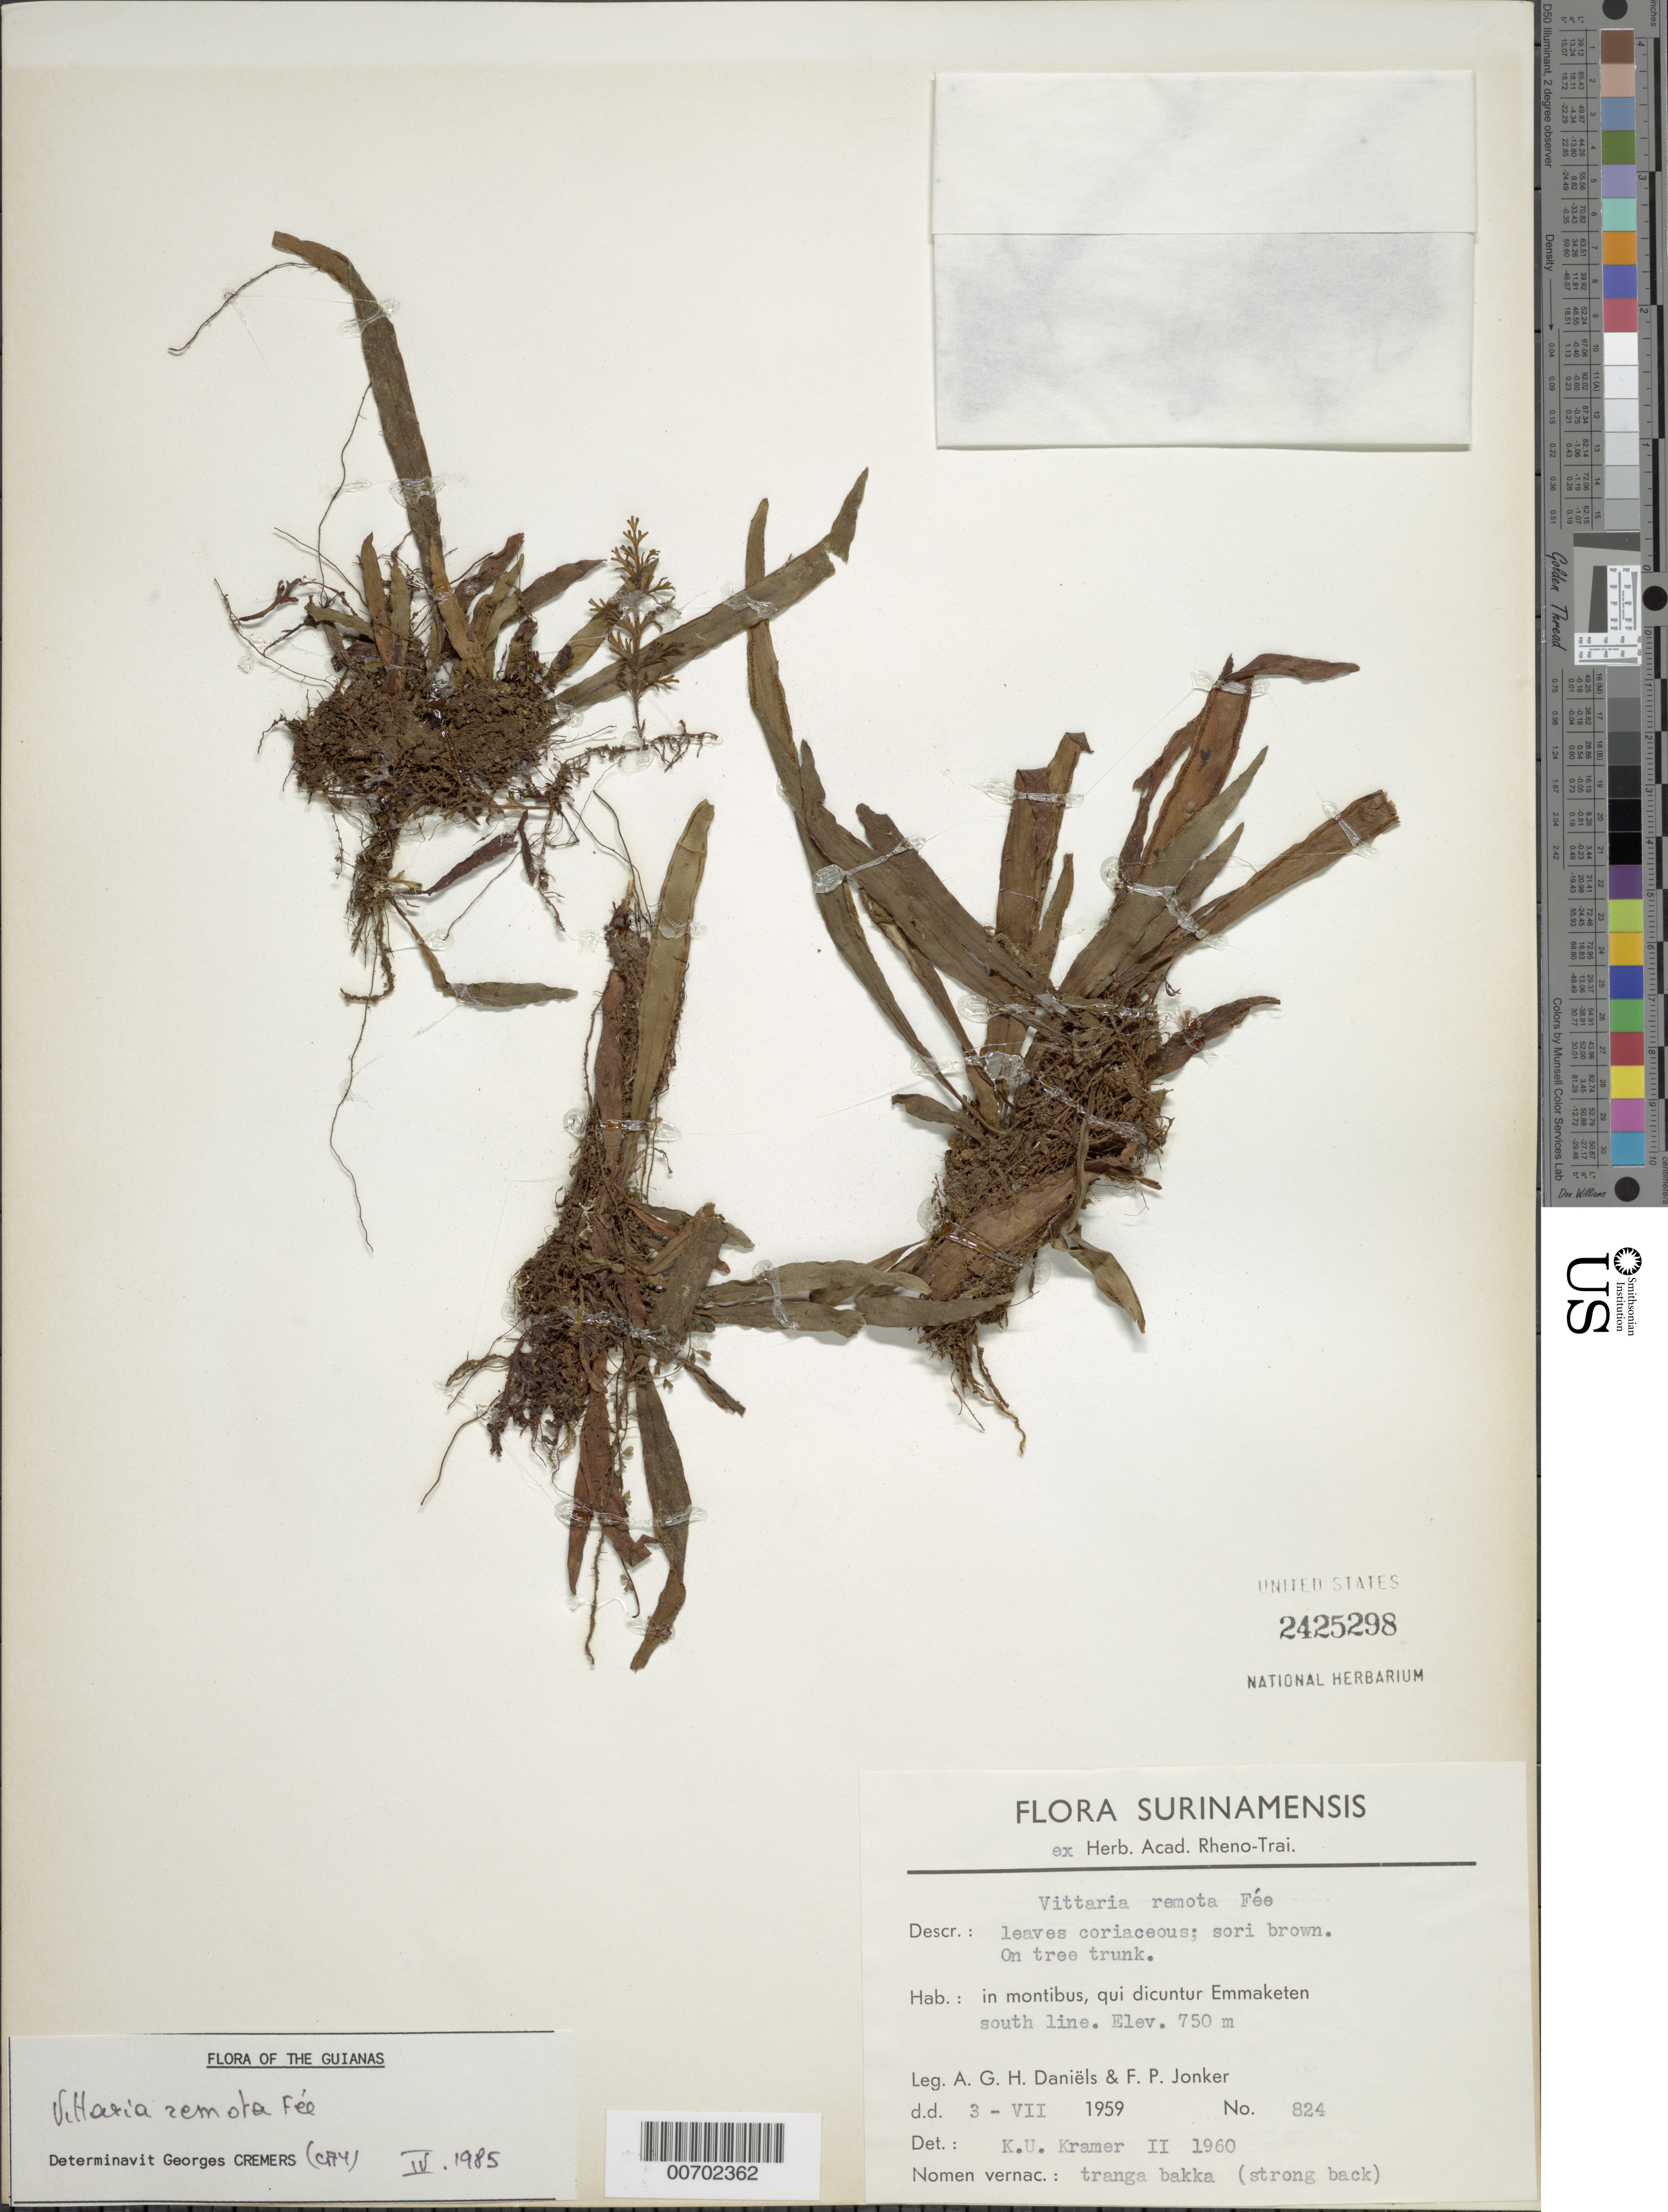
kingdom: Plantae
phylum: Tracheophyta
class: Polypodiopsida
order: Polypodiales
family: Pteridaceae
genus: Vittaria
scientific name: Vittaria remota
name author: Fée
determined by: Cremers, Georges A.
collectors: A. Daniëls & F. P. Jonker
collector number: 824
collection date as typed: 3-Jul-59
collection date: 1959-07-03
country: Suriname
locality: Emmaketen, south line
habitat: On tree trunk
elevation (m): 750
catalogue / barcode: US 2425298